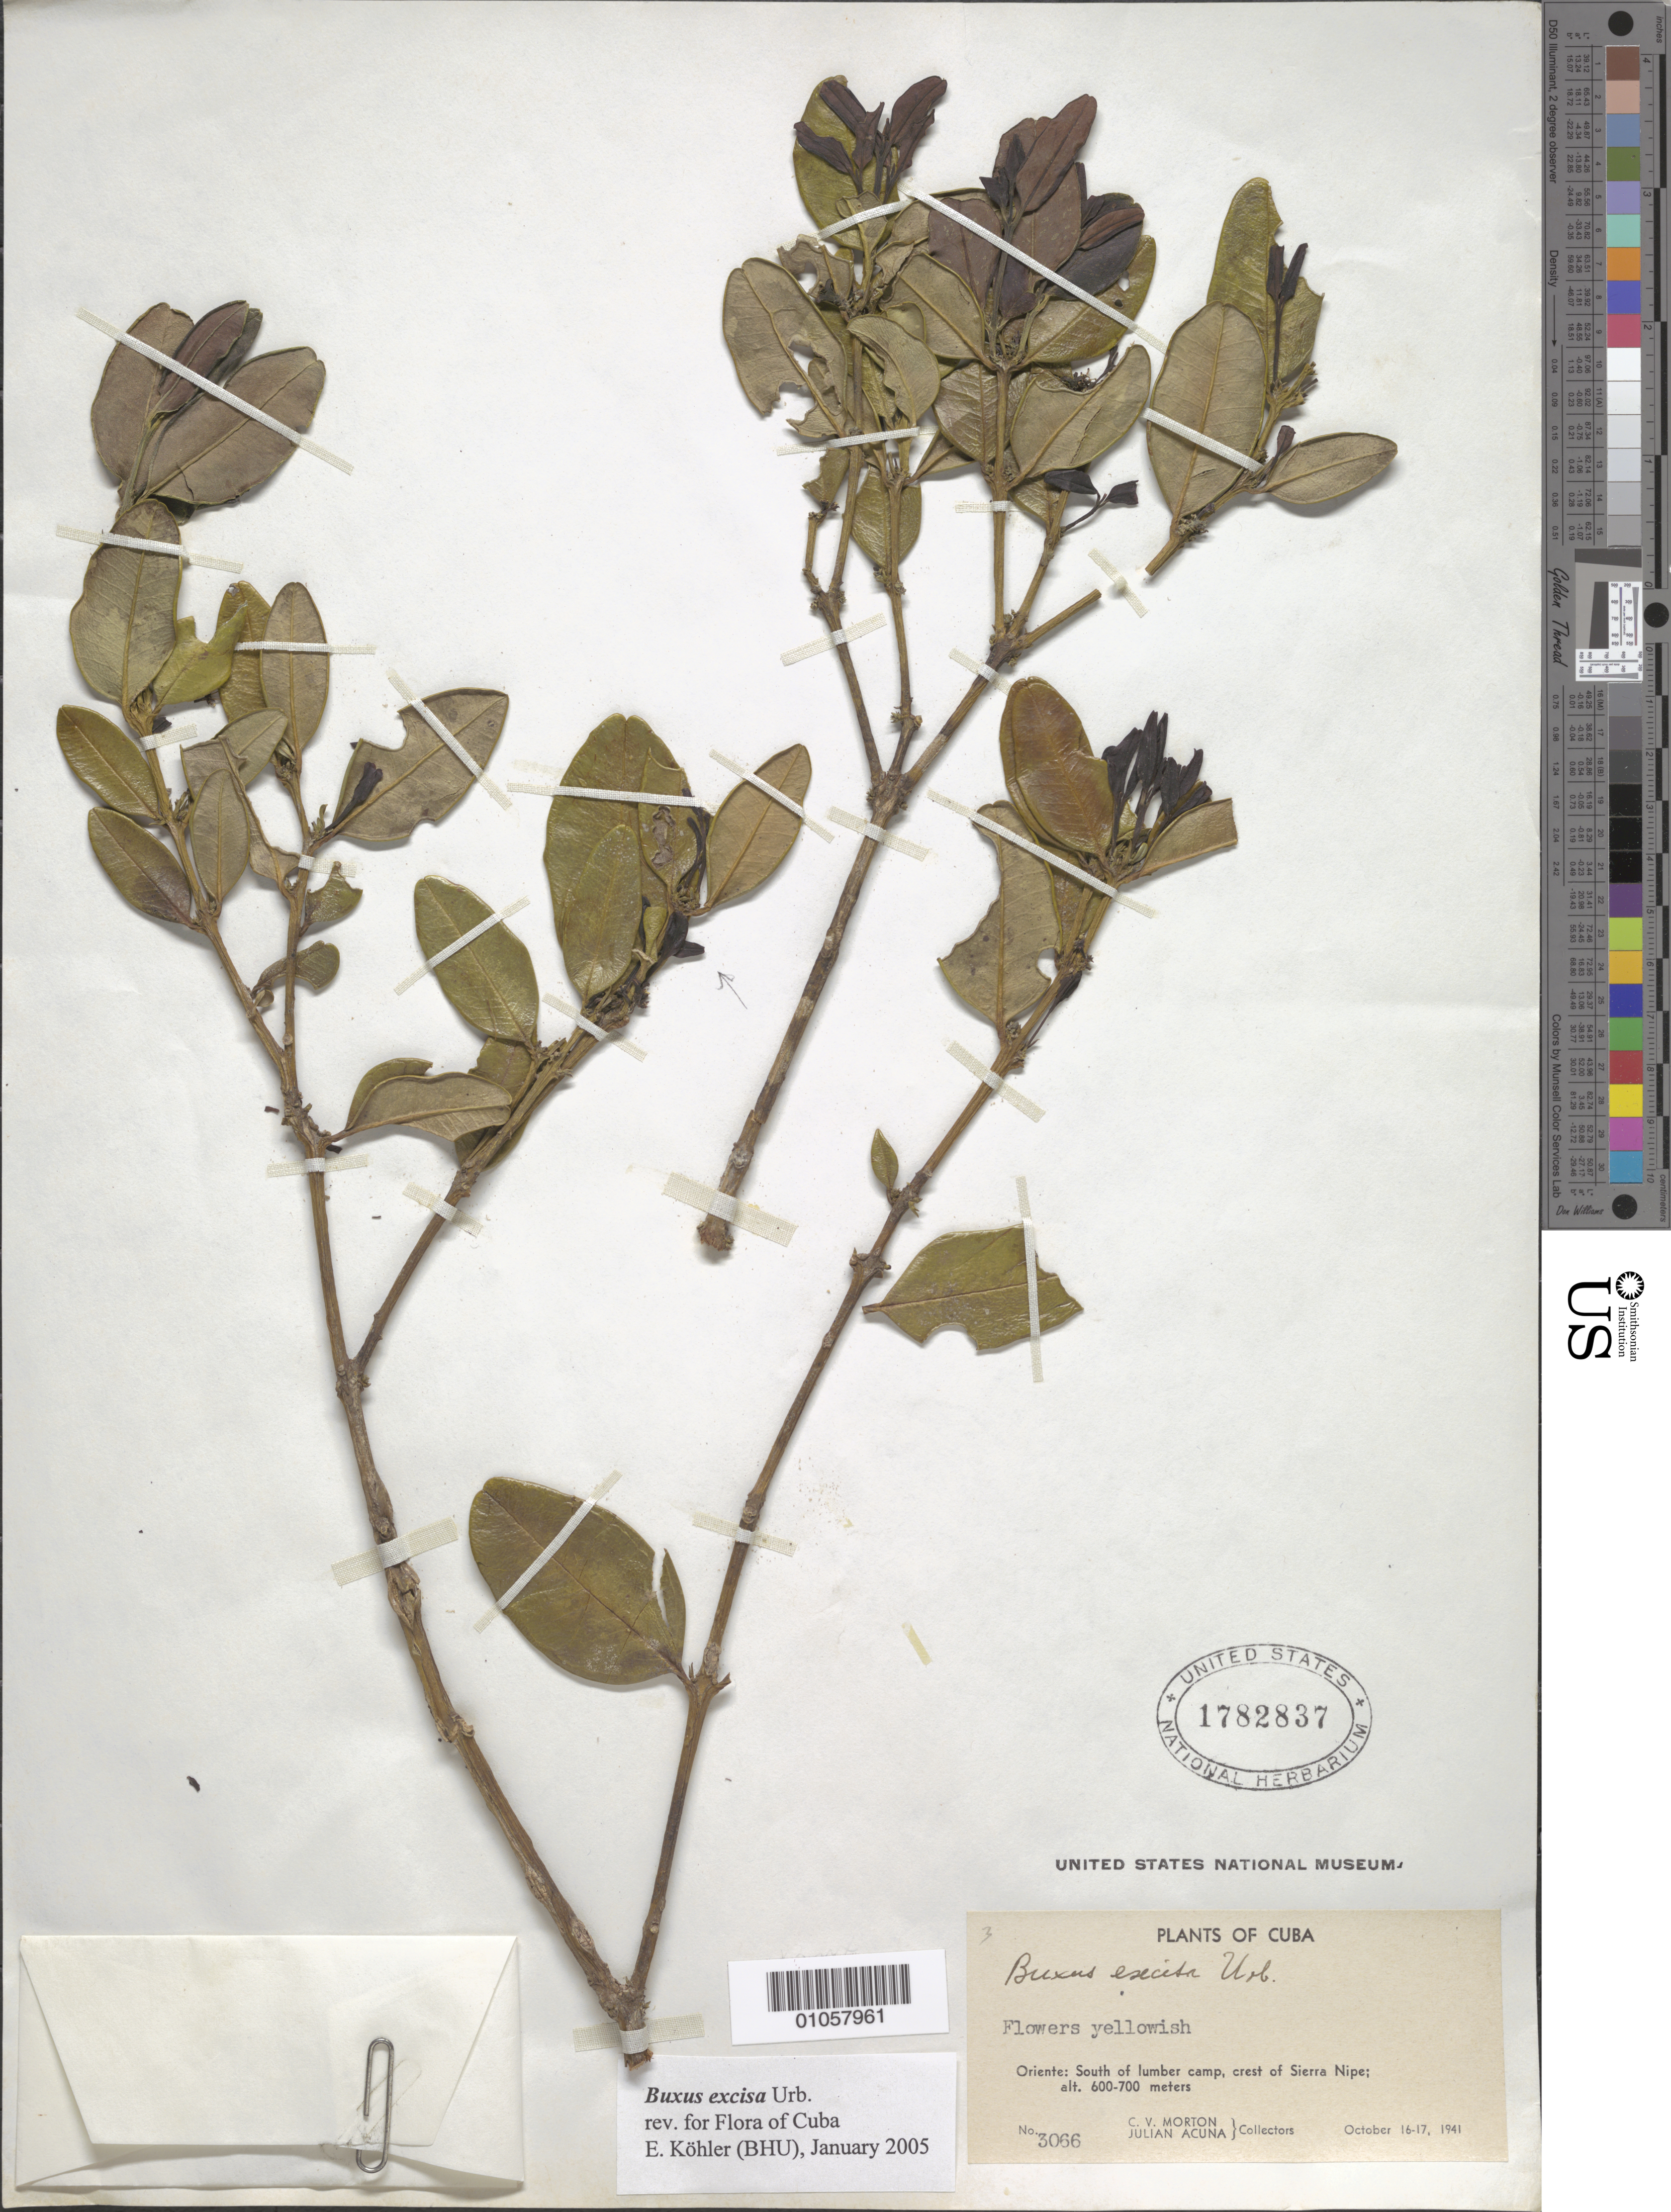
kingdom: Plantae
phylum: Tracheophyta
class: Magnoliopsida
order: Buxales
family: Buxaceae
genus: Buxus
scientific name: Buxus excisa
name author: Urb.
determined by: Kohler, E.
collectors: C. V. Morton & J. Acuña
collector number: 3066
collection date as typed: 16 Oct 1941 to 17 Oct 1941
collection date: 1941-10-16/1941-10-17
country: Cuba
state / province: Holguín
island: Cuba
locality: Sierra Nipe crest, S of lumber camp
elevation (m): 600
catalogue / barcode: US 1782837